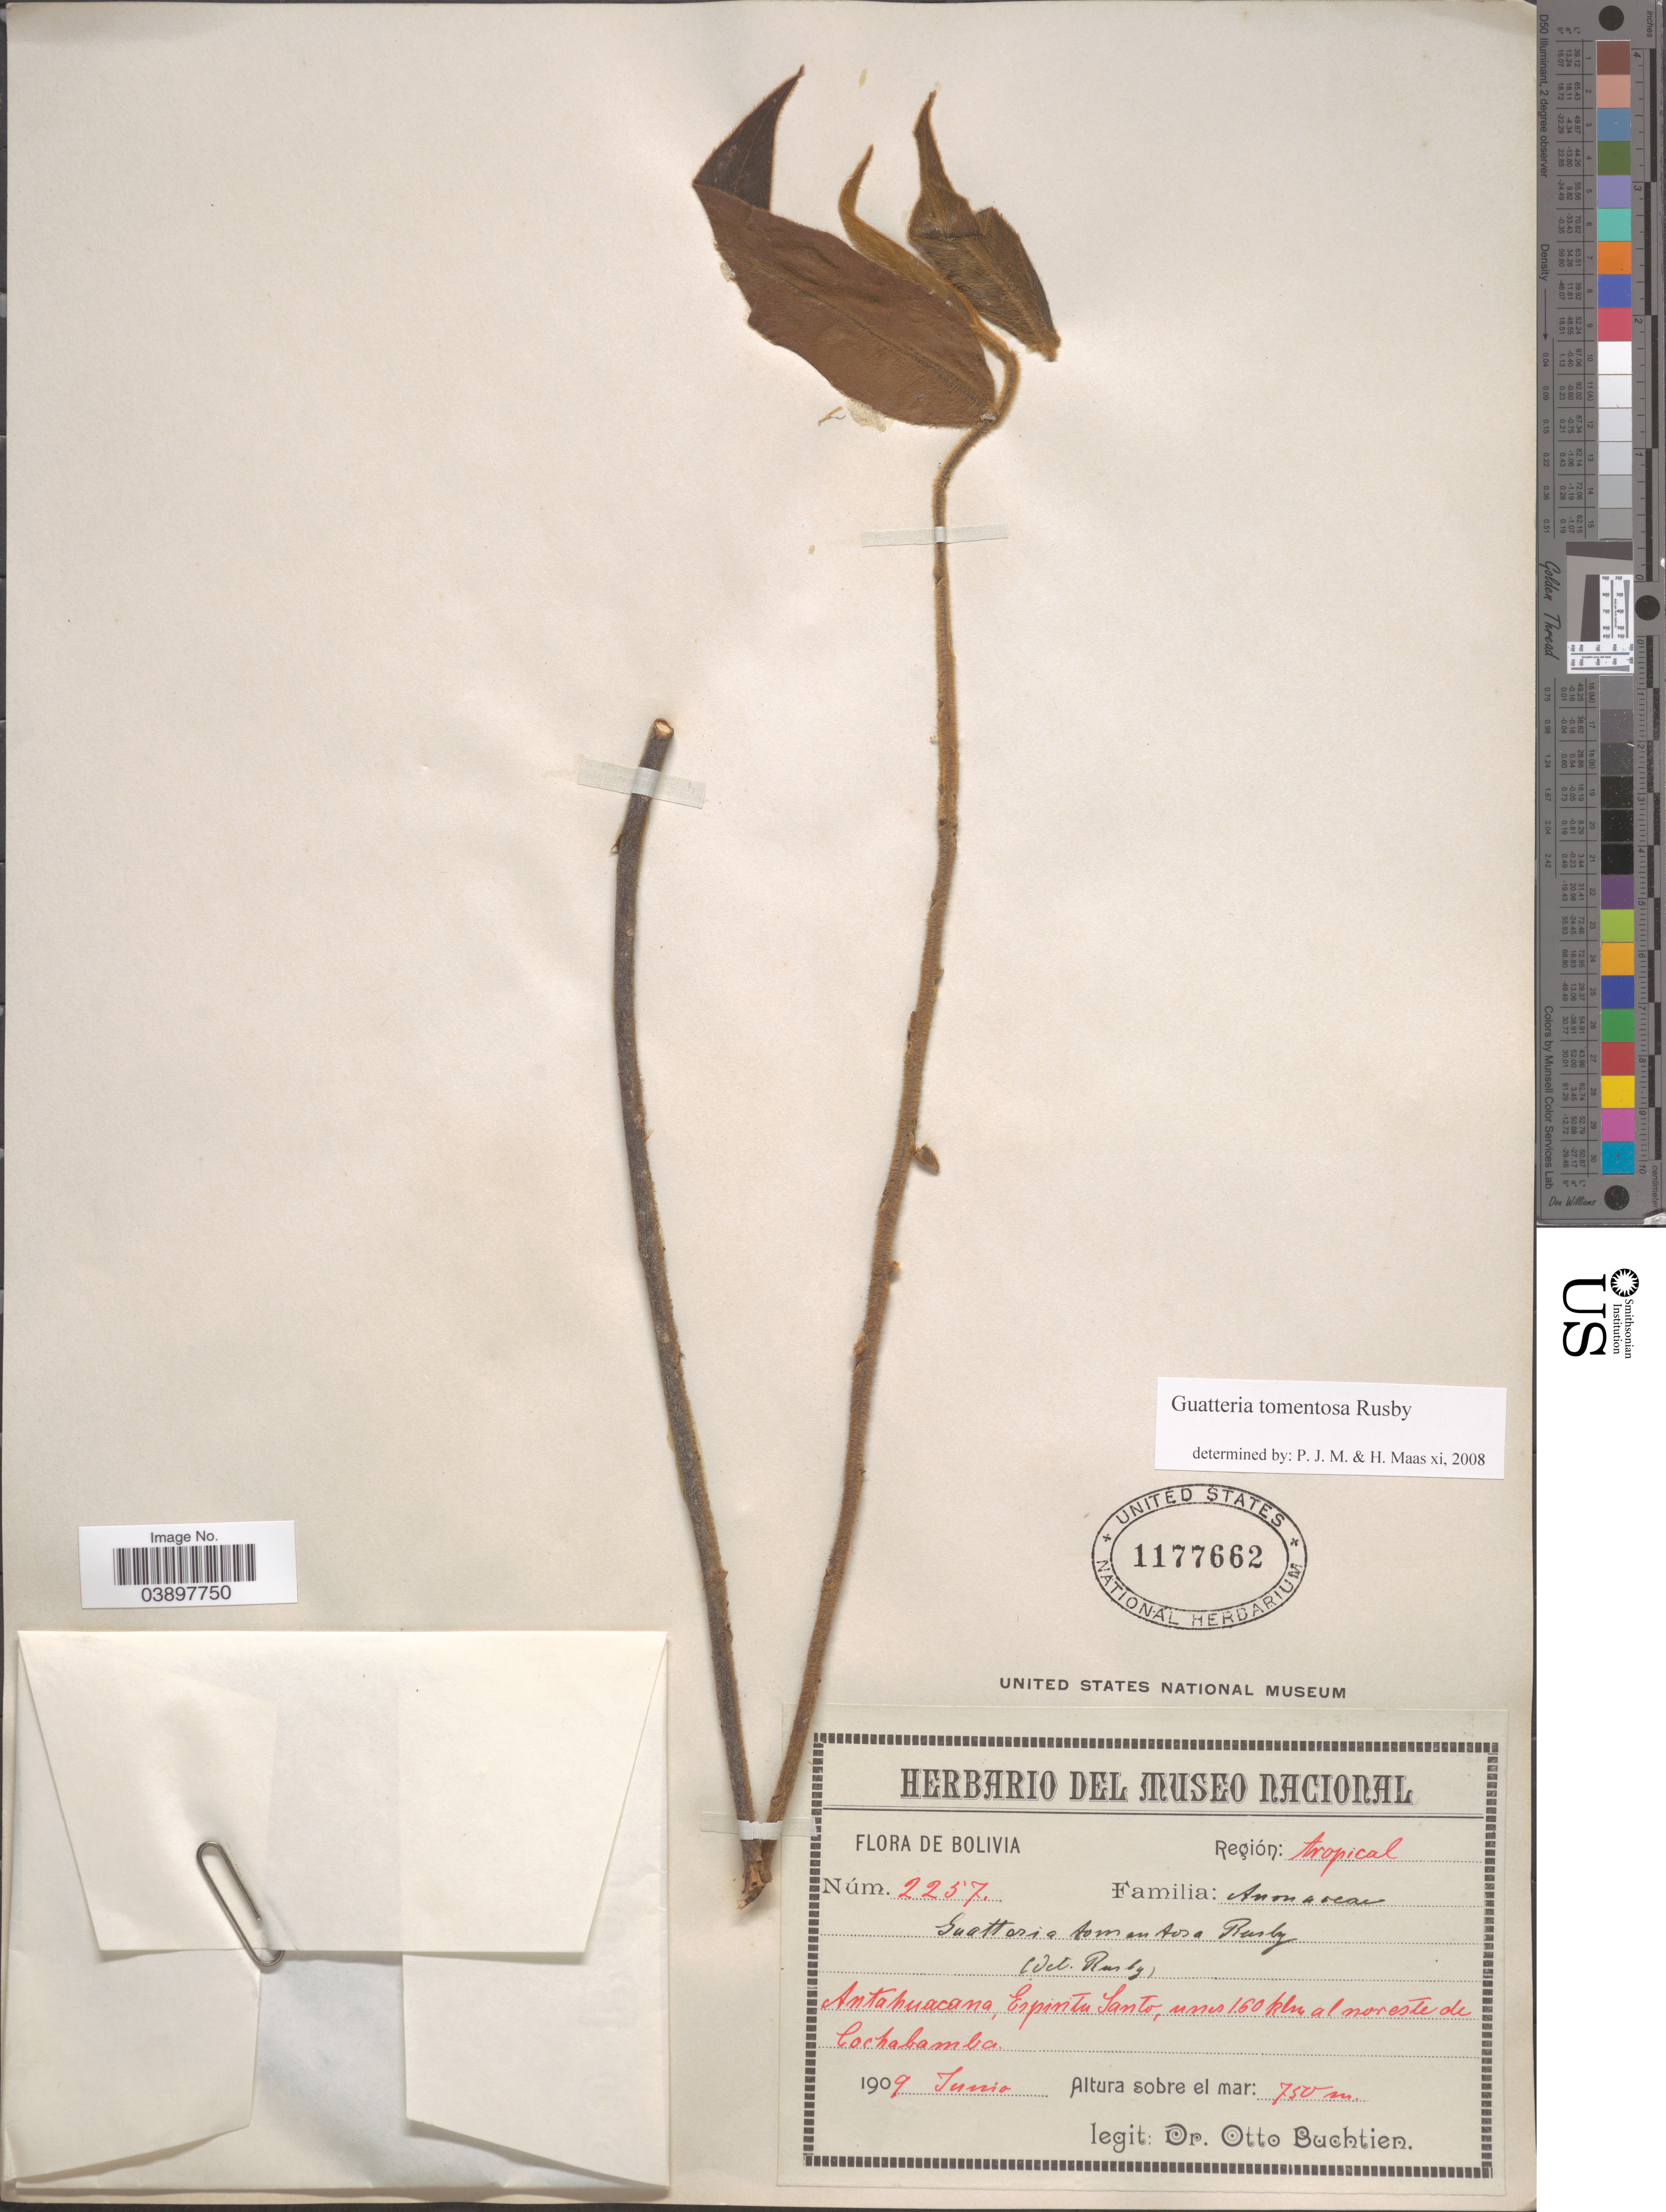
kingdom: Plantae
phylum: Tracheophyta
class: Magnoliopsida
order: Magnoliales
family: Annonaceae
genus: Guatteria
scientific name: Guatteria tomentosa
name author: Rusby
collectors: O. Buchtien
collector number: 2257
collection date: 1909-06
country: Bolivia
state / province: Cochabamba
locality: Región; tropical. Antahuacana, Espinta Santo, unos 1.60 klm al noreste de Cochabamba.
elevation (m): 750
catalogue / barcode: US 1177662